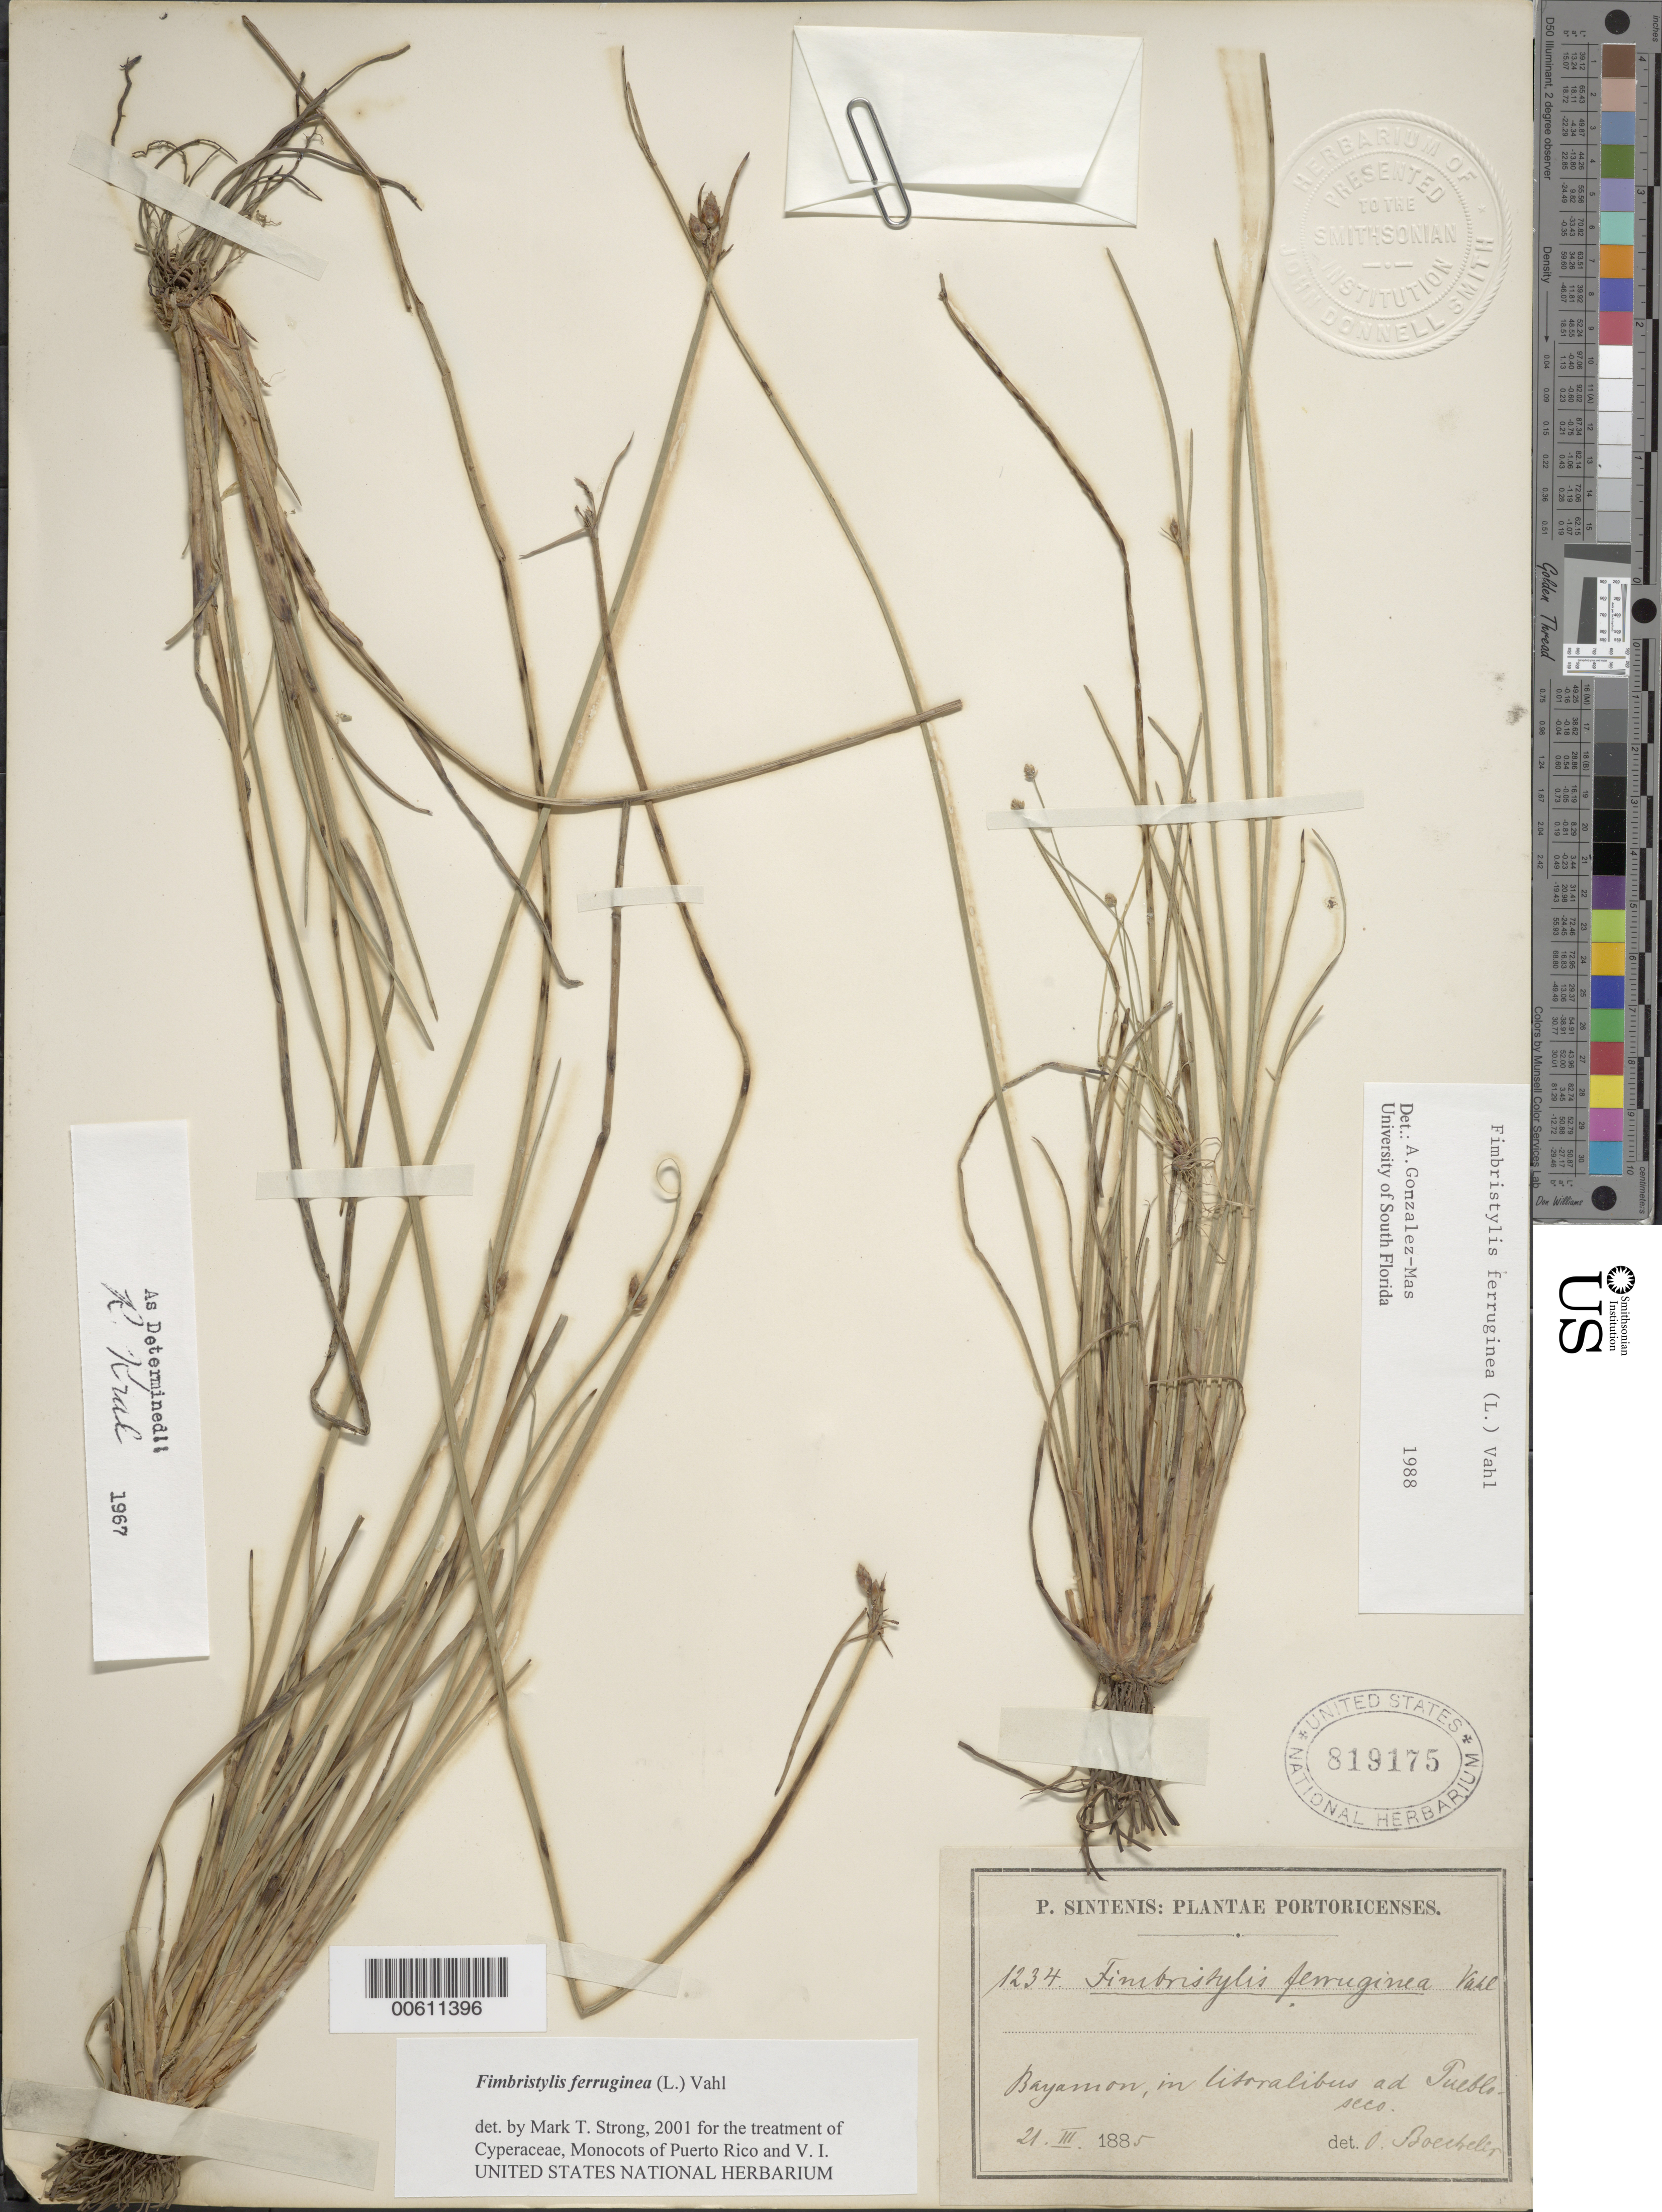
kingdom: Plantae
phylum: Tracheophyta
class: Liliopsida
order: Poales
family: Cyperaceae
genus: Fimbristylis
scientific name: Fimbristylis ferruginea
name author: (L.) Vahl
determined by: Strong, M. T., (US), Smithsonian Institution - National Museum of Natural History (UNITED STATES)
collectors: P. Sintenis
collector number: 1234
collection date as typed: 21 Mar 1885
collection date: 1885-03-21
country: Puerto Rico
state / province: Bayamón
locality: Bayamón.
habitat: In litoralibus ad Pueblo-seco.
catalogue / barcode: US 819175